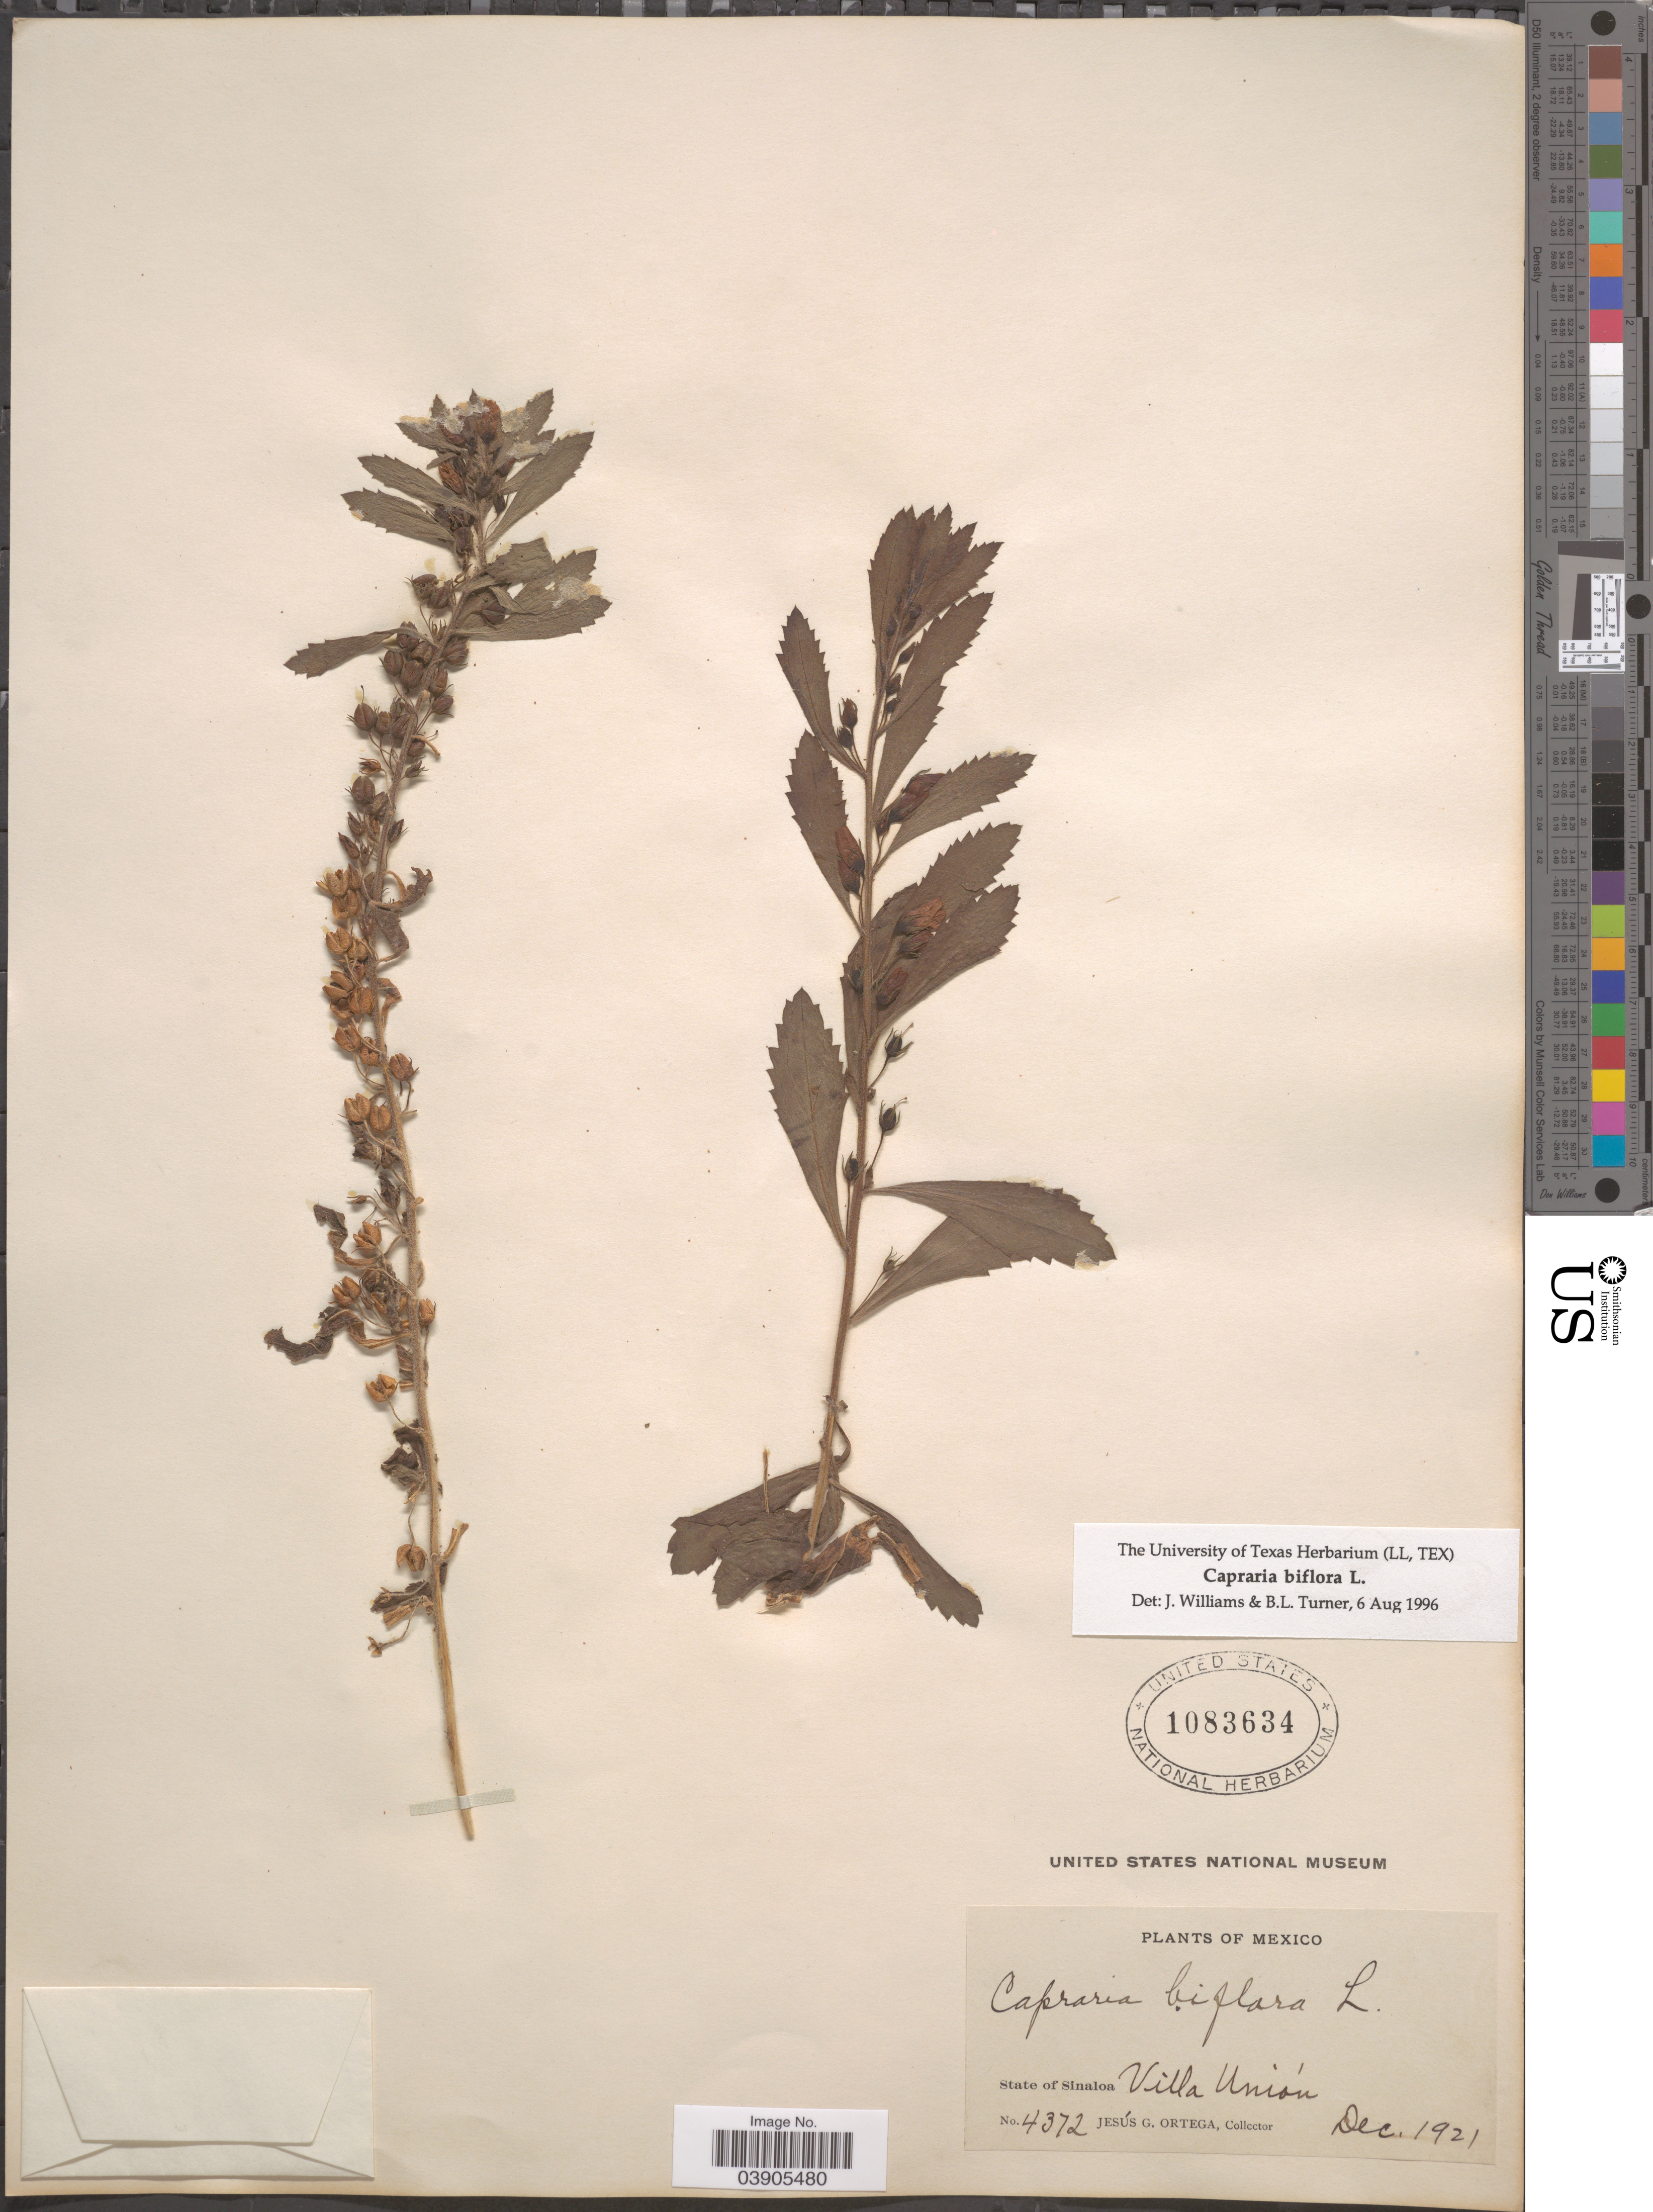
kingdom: Plantae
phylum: Tracheophyta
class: Magnoliopsida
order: Lamiales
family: Scrophulariaceae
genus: Capraria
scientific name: Capraria biflora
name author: L.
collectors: J. Ortega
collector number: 4372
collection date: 1921-12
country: Mexico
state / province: Sinaloa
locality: Villa Unión.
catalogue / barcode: US 1083634